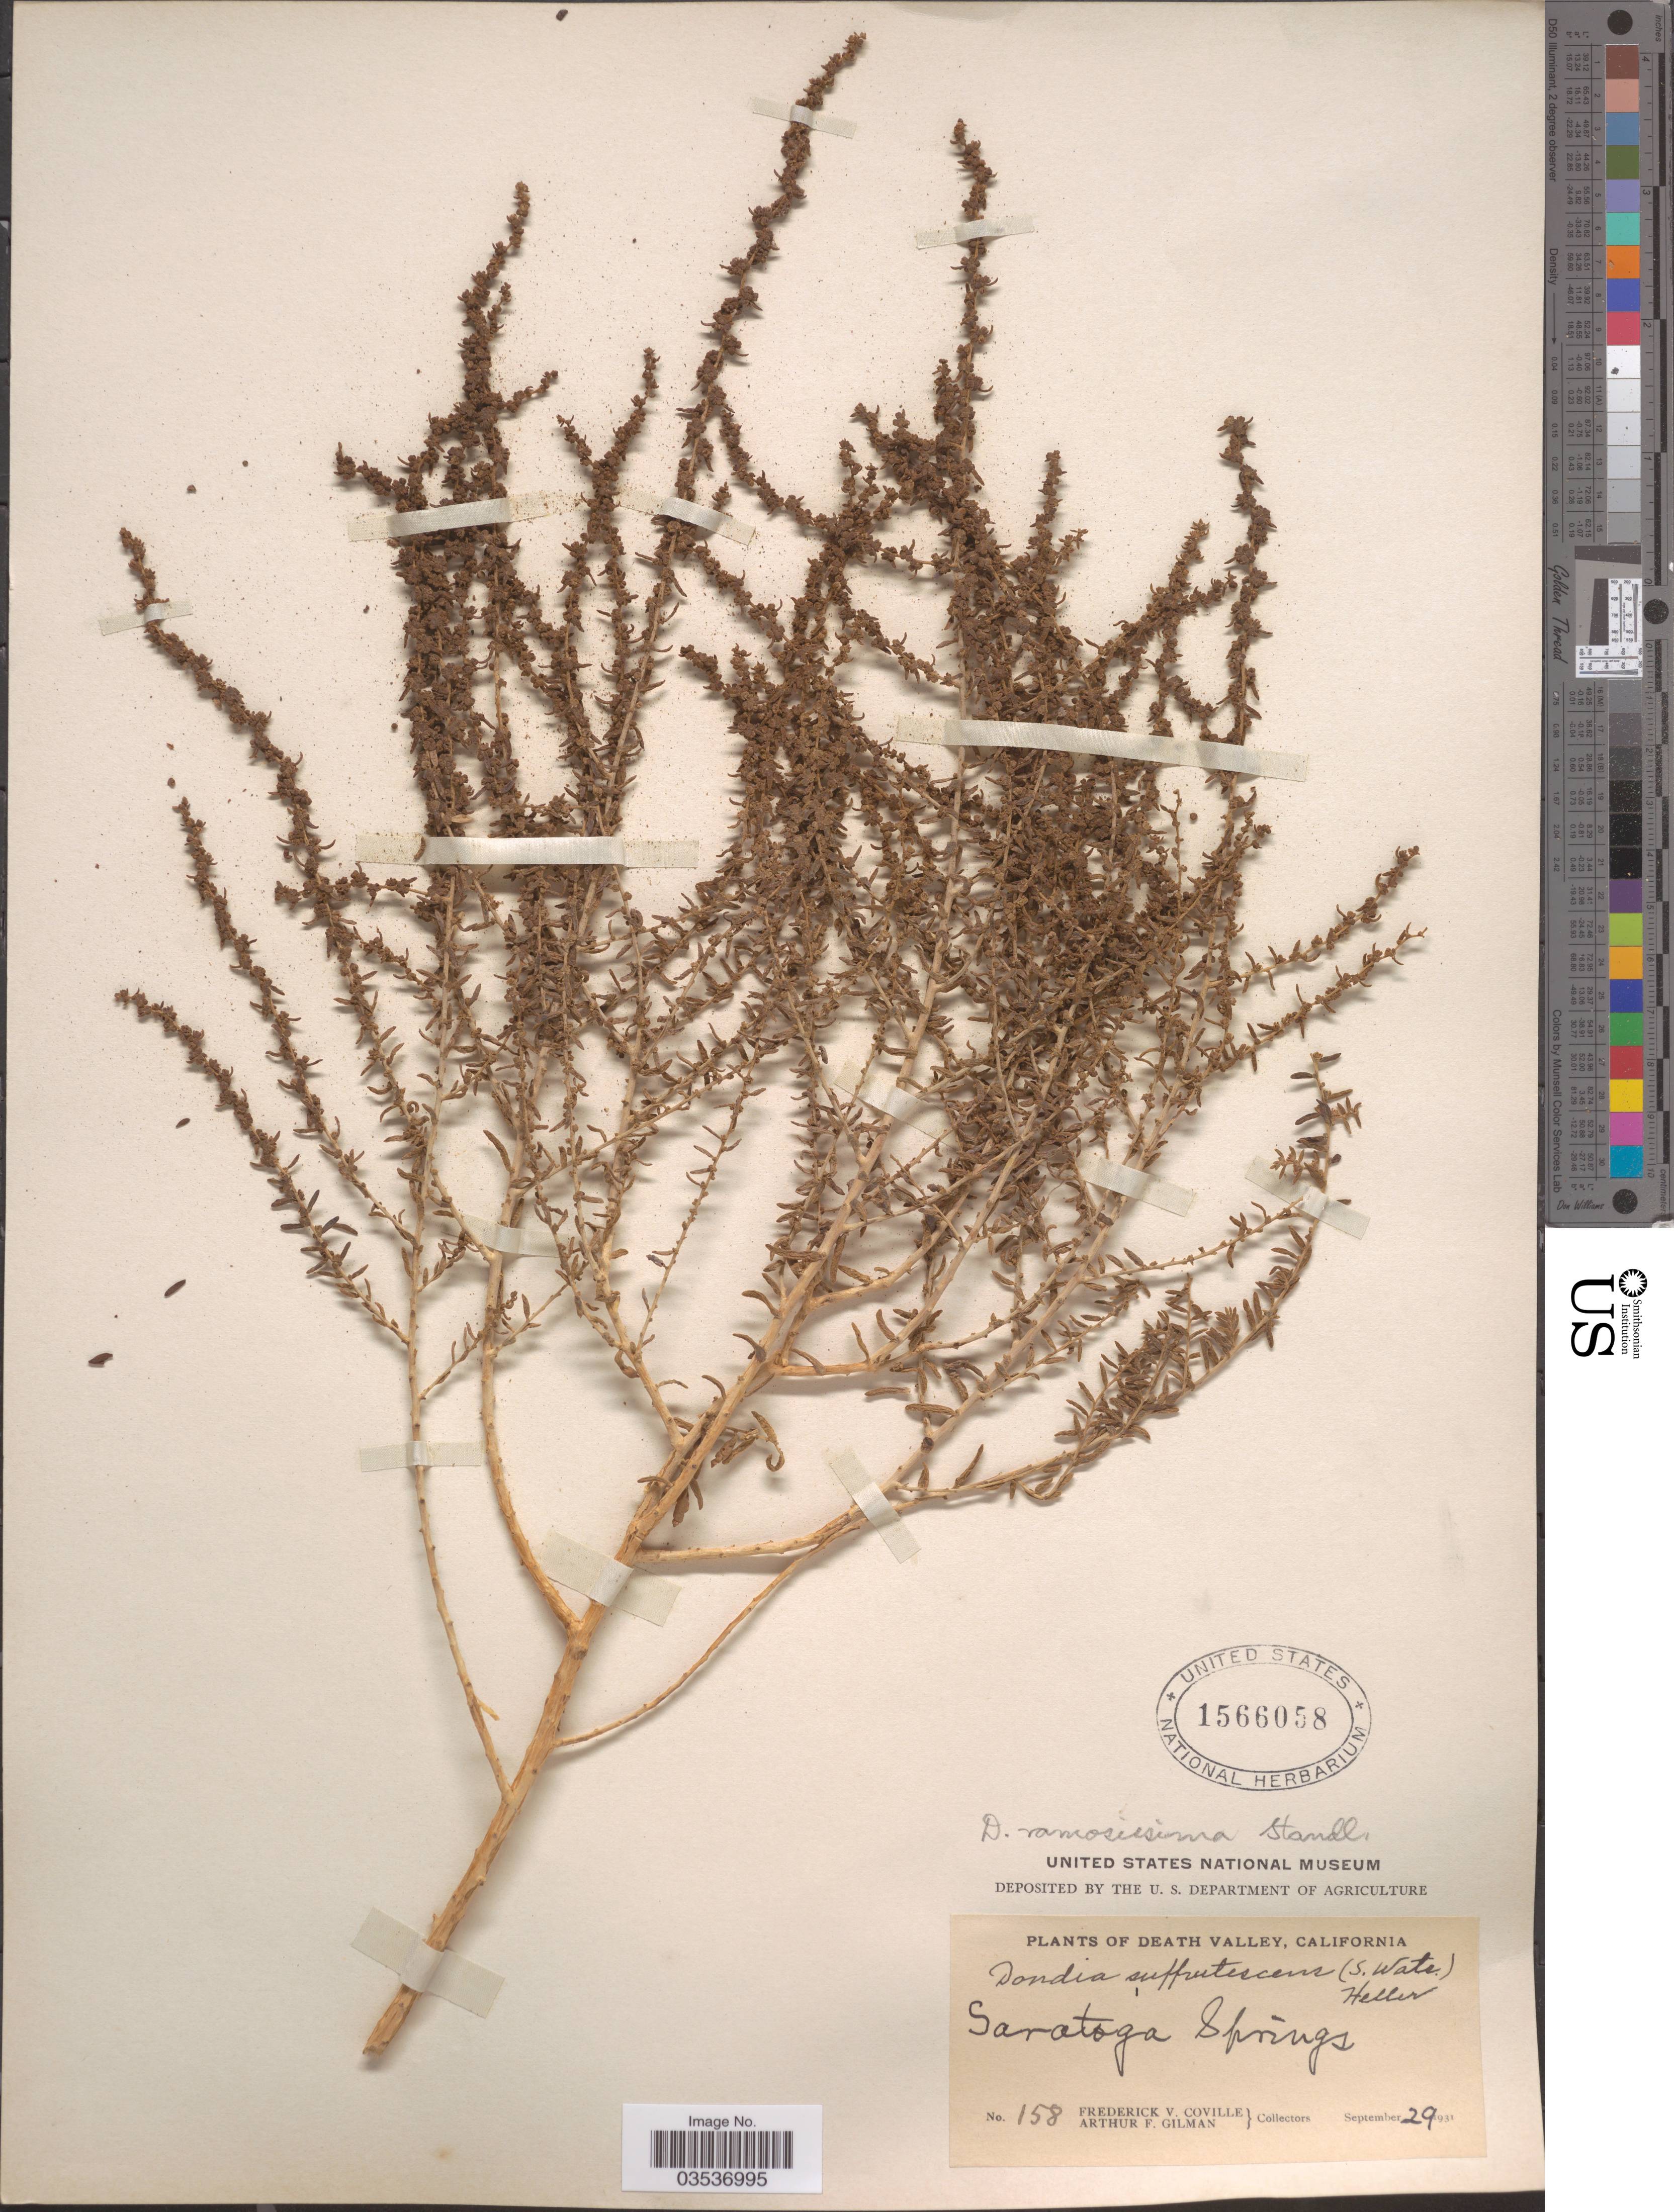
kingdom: Plantae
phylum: Tracheophyta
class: Magnoliopsida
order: Caryophyllales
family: Amaranthaceae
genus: Suaeda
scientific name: Suaeda ramosissima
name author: (Standl.) I.M. Johnst.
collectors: F. V. Coville & A. Gilman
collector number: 158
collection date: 1931-09-29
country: United States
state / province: California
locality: Death Valley. Saratoga Springs.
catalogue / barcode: US 1566058